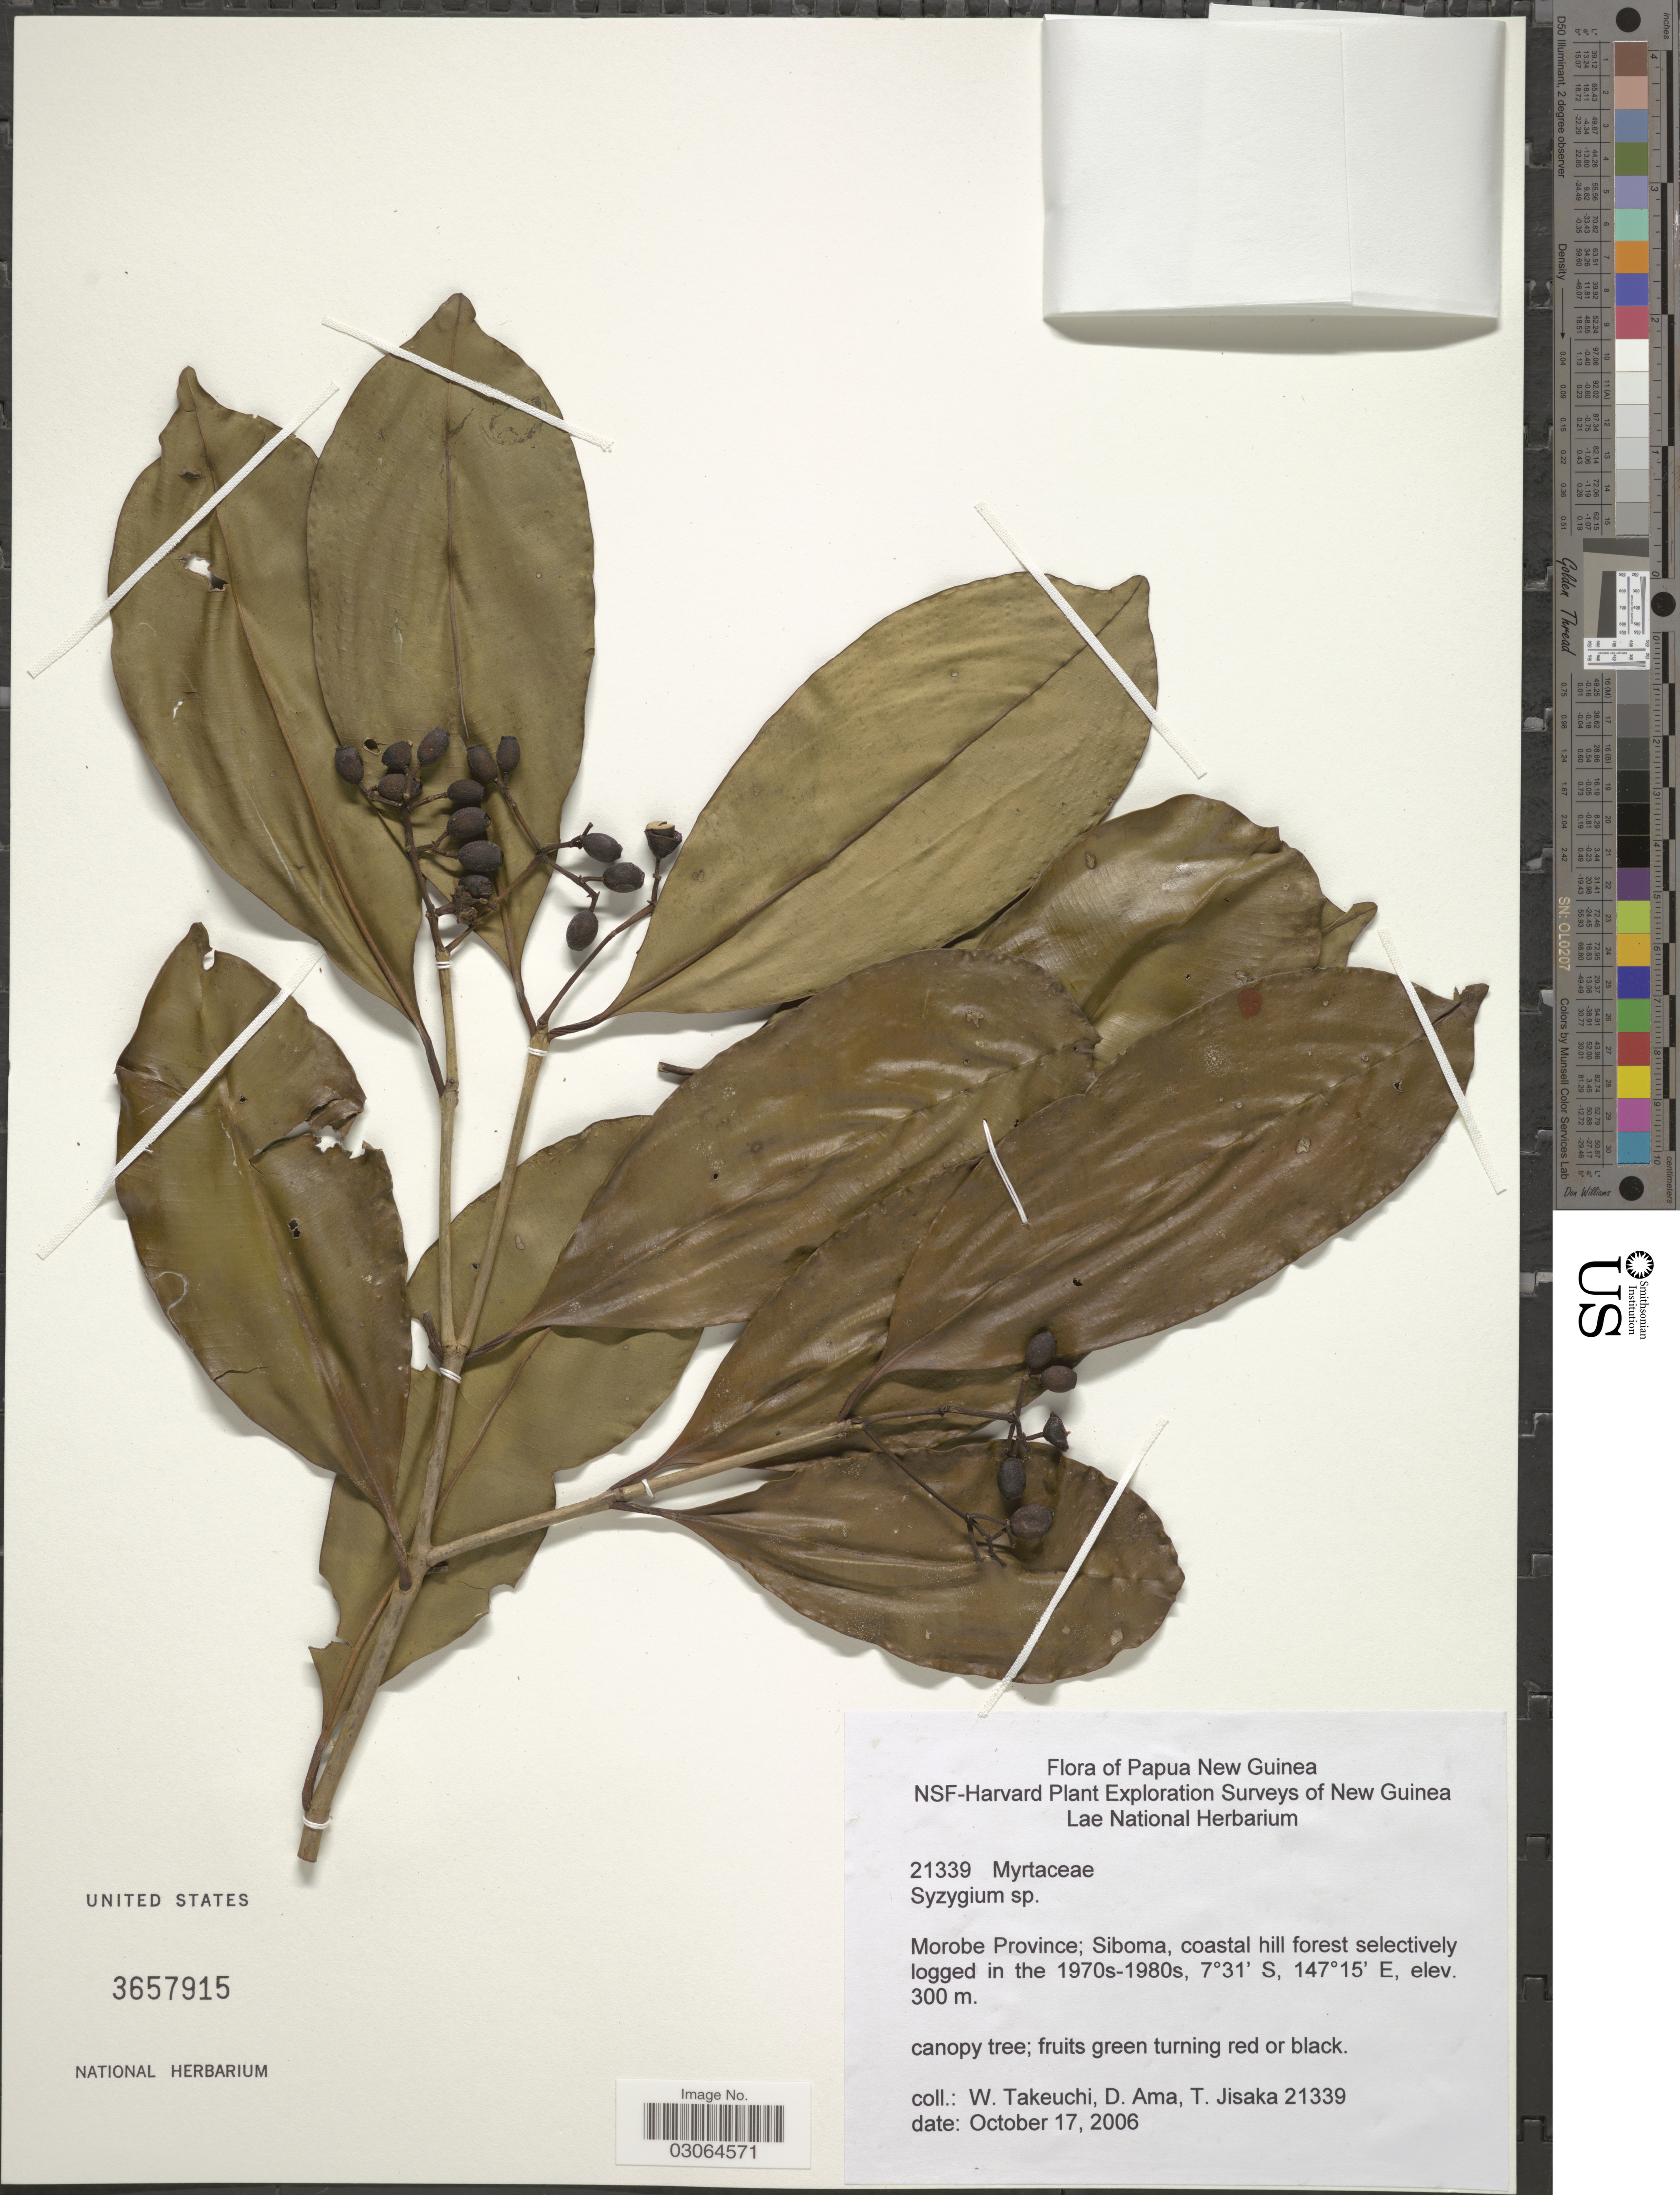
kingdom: Plantae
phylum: Tracheophyta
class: Magnoliopsida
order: Myrtales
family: Myrtaceae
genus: Syzygium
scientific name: Syzygium sp.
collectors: W. Takeuchi, D. Ama & T. Jisaka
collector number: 21339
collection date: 2006-10-17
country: Papua New Guinea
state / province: Morobe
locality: Siboma.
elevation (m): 300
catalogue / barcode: US 3657915